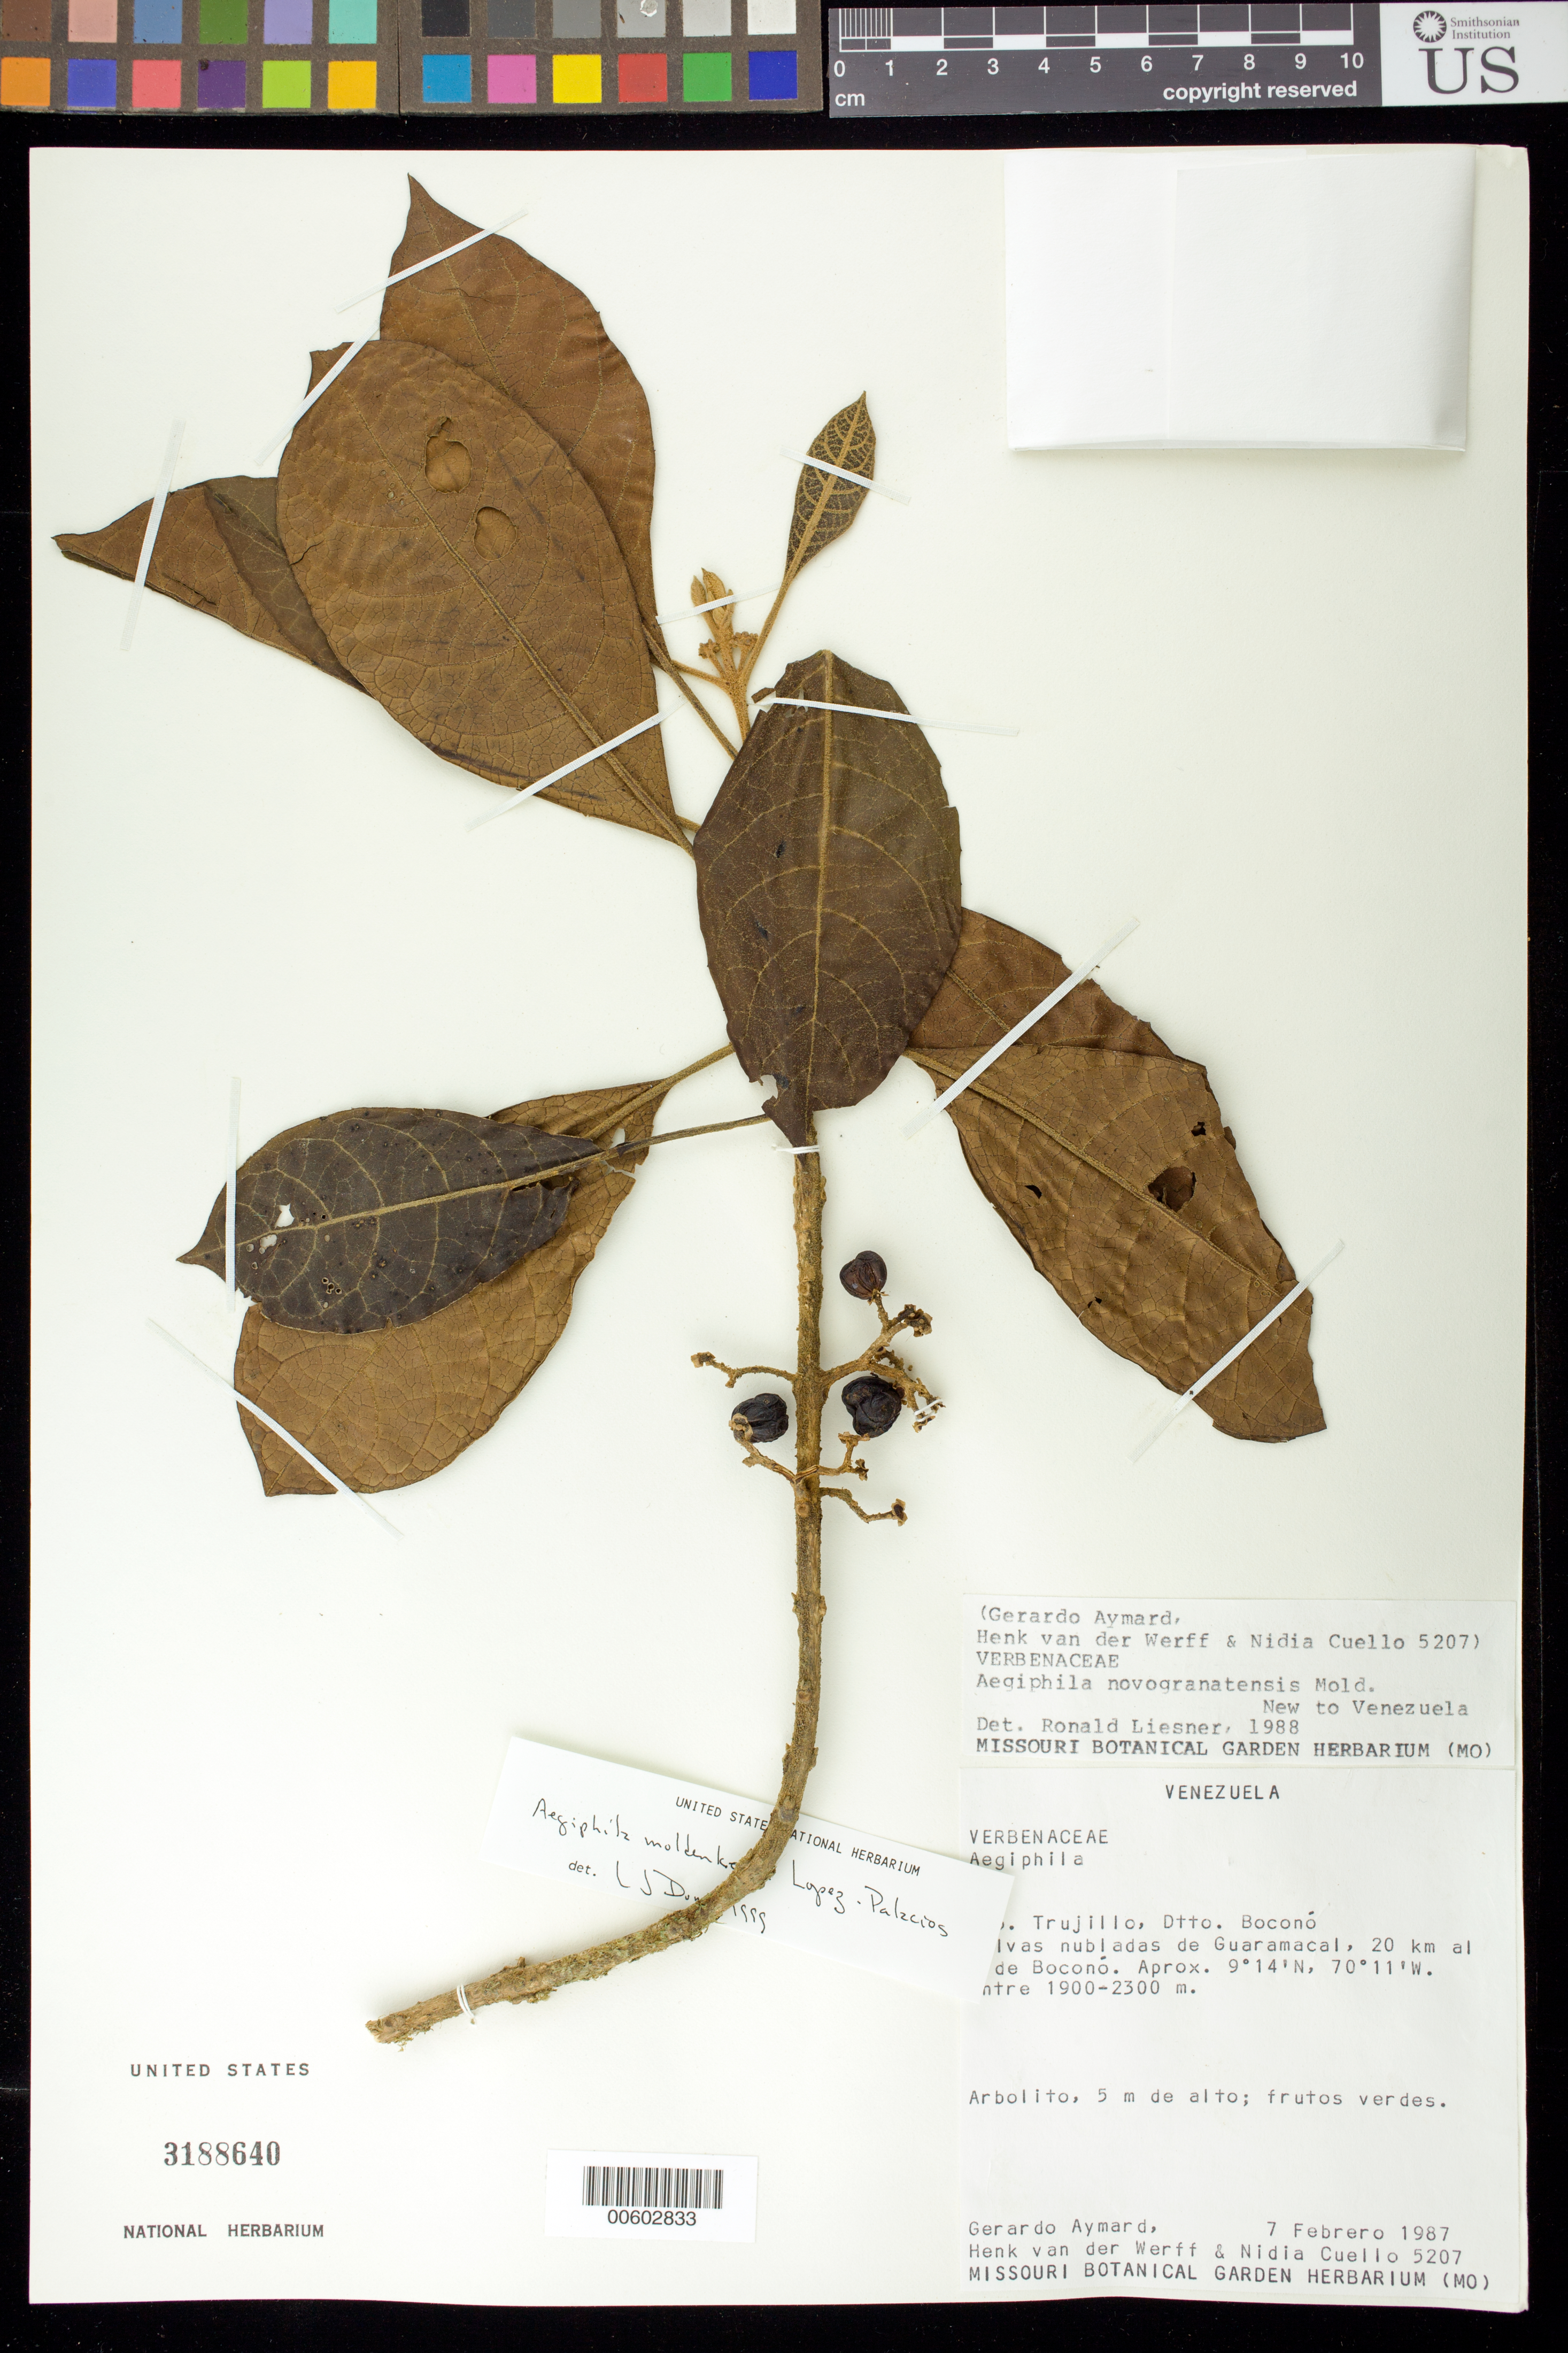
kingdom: Plantae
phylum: Tracheophyta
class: Magnoliopsida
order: Lamiales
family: Lamiaceae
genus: Aegiphila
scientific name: Aegiphila novogranatensis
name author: Moldenke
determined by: Liesner, R. L.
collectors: G. A. Aymard, H. van der Werff & N. L. Cuello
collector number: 5207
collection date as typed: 07 Feb 1987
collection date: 1987-02-07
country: Venezuela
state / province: Trujillo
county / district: Boconó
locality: Guaramacal. 20 km E Boconó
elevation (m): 1900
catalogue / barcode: US 3188640